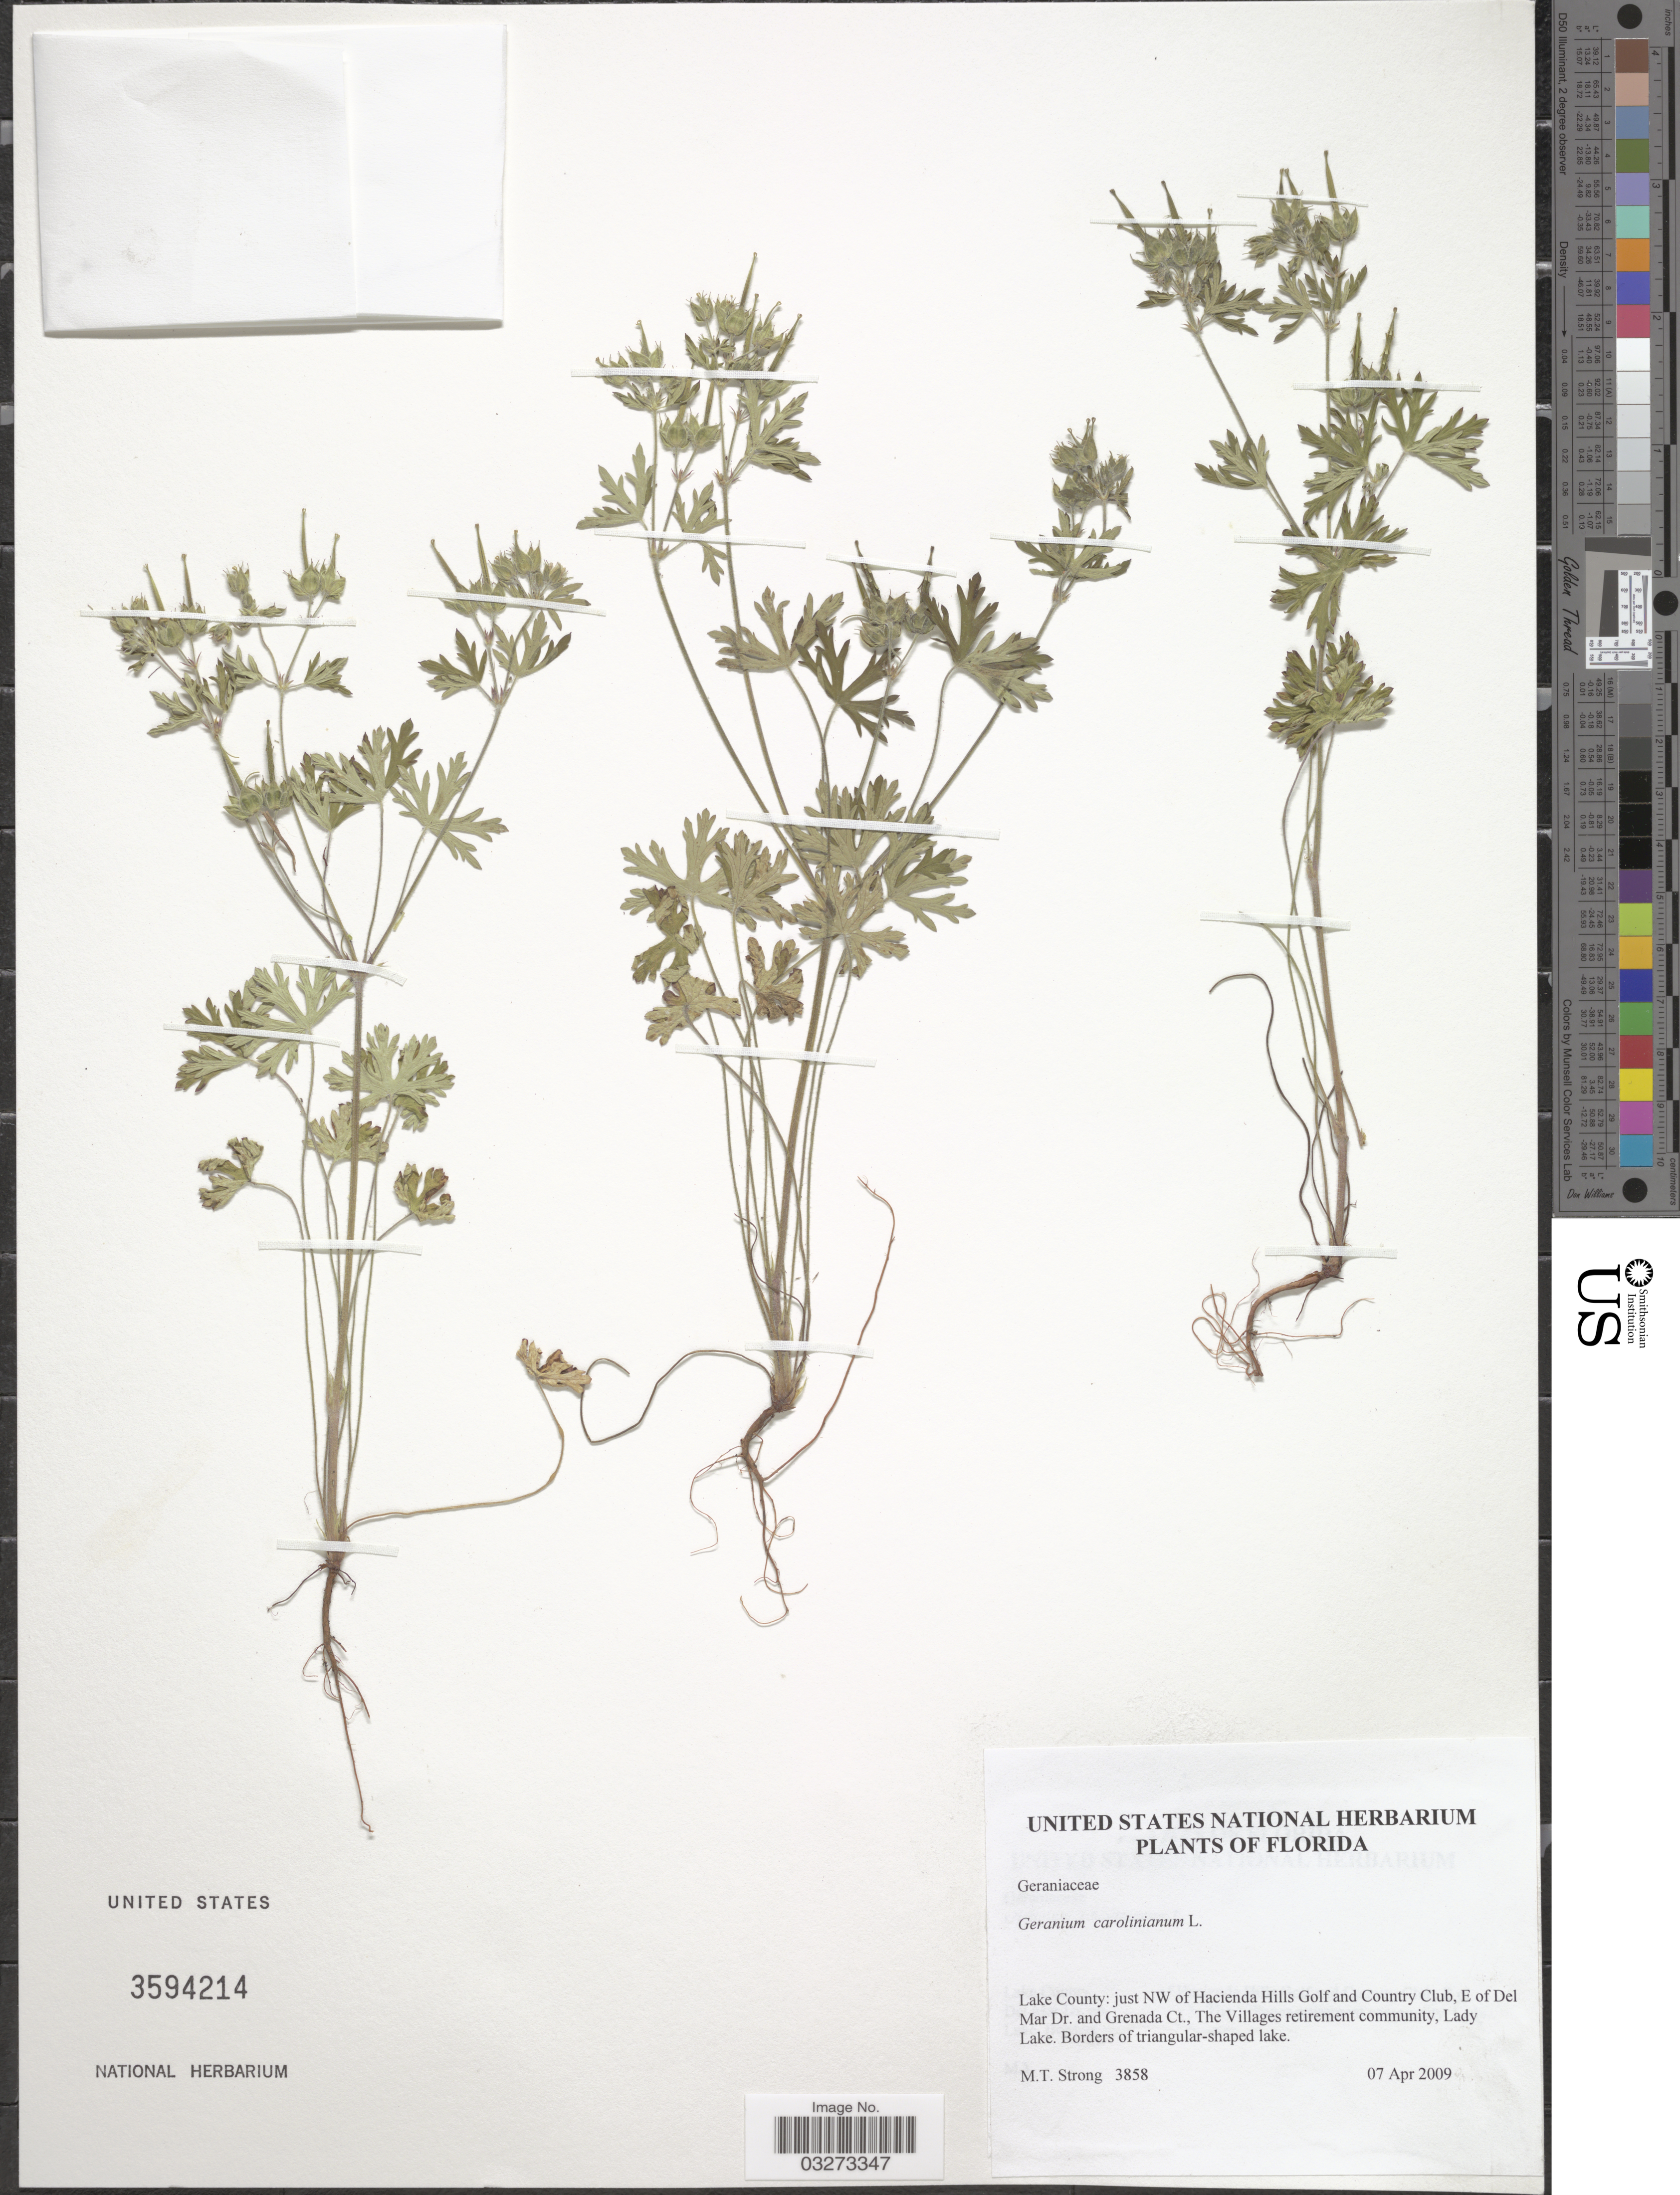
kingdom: Plantae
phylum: Tracheophyta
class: Magnoliopsida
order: Geraniales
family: Geraniaceae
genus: Geranium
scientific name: Geranium carolinianum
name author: L.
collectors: M. T. Strong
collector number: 3858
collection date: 2009-04-07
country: United States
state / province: Florida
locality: Lake County: just NW of Hacienda Hills Golf and Country Club, E of Del Mar Dr. and Grenada Ct., The Villages retirement community, Lady Lake. Borders of triangular-shaped lake.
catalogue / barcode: US 3594214